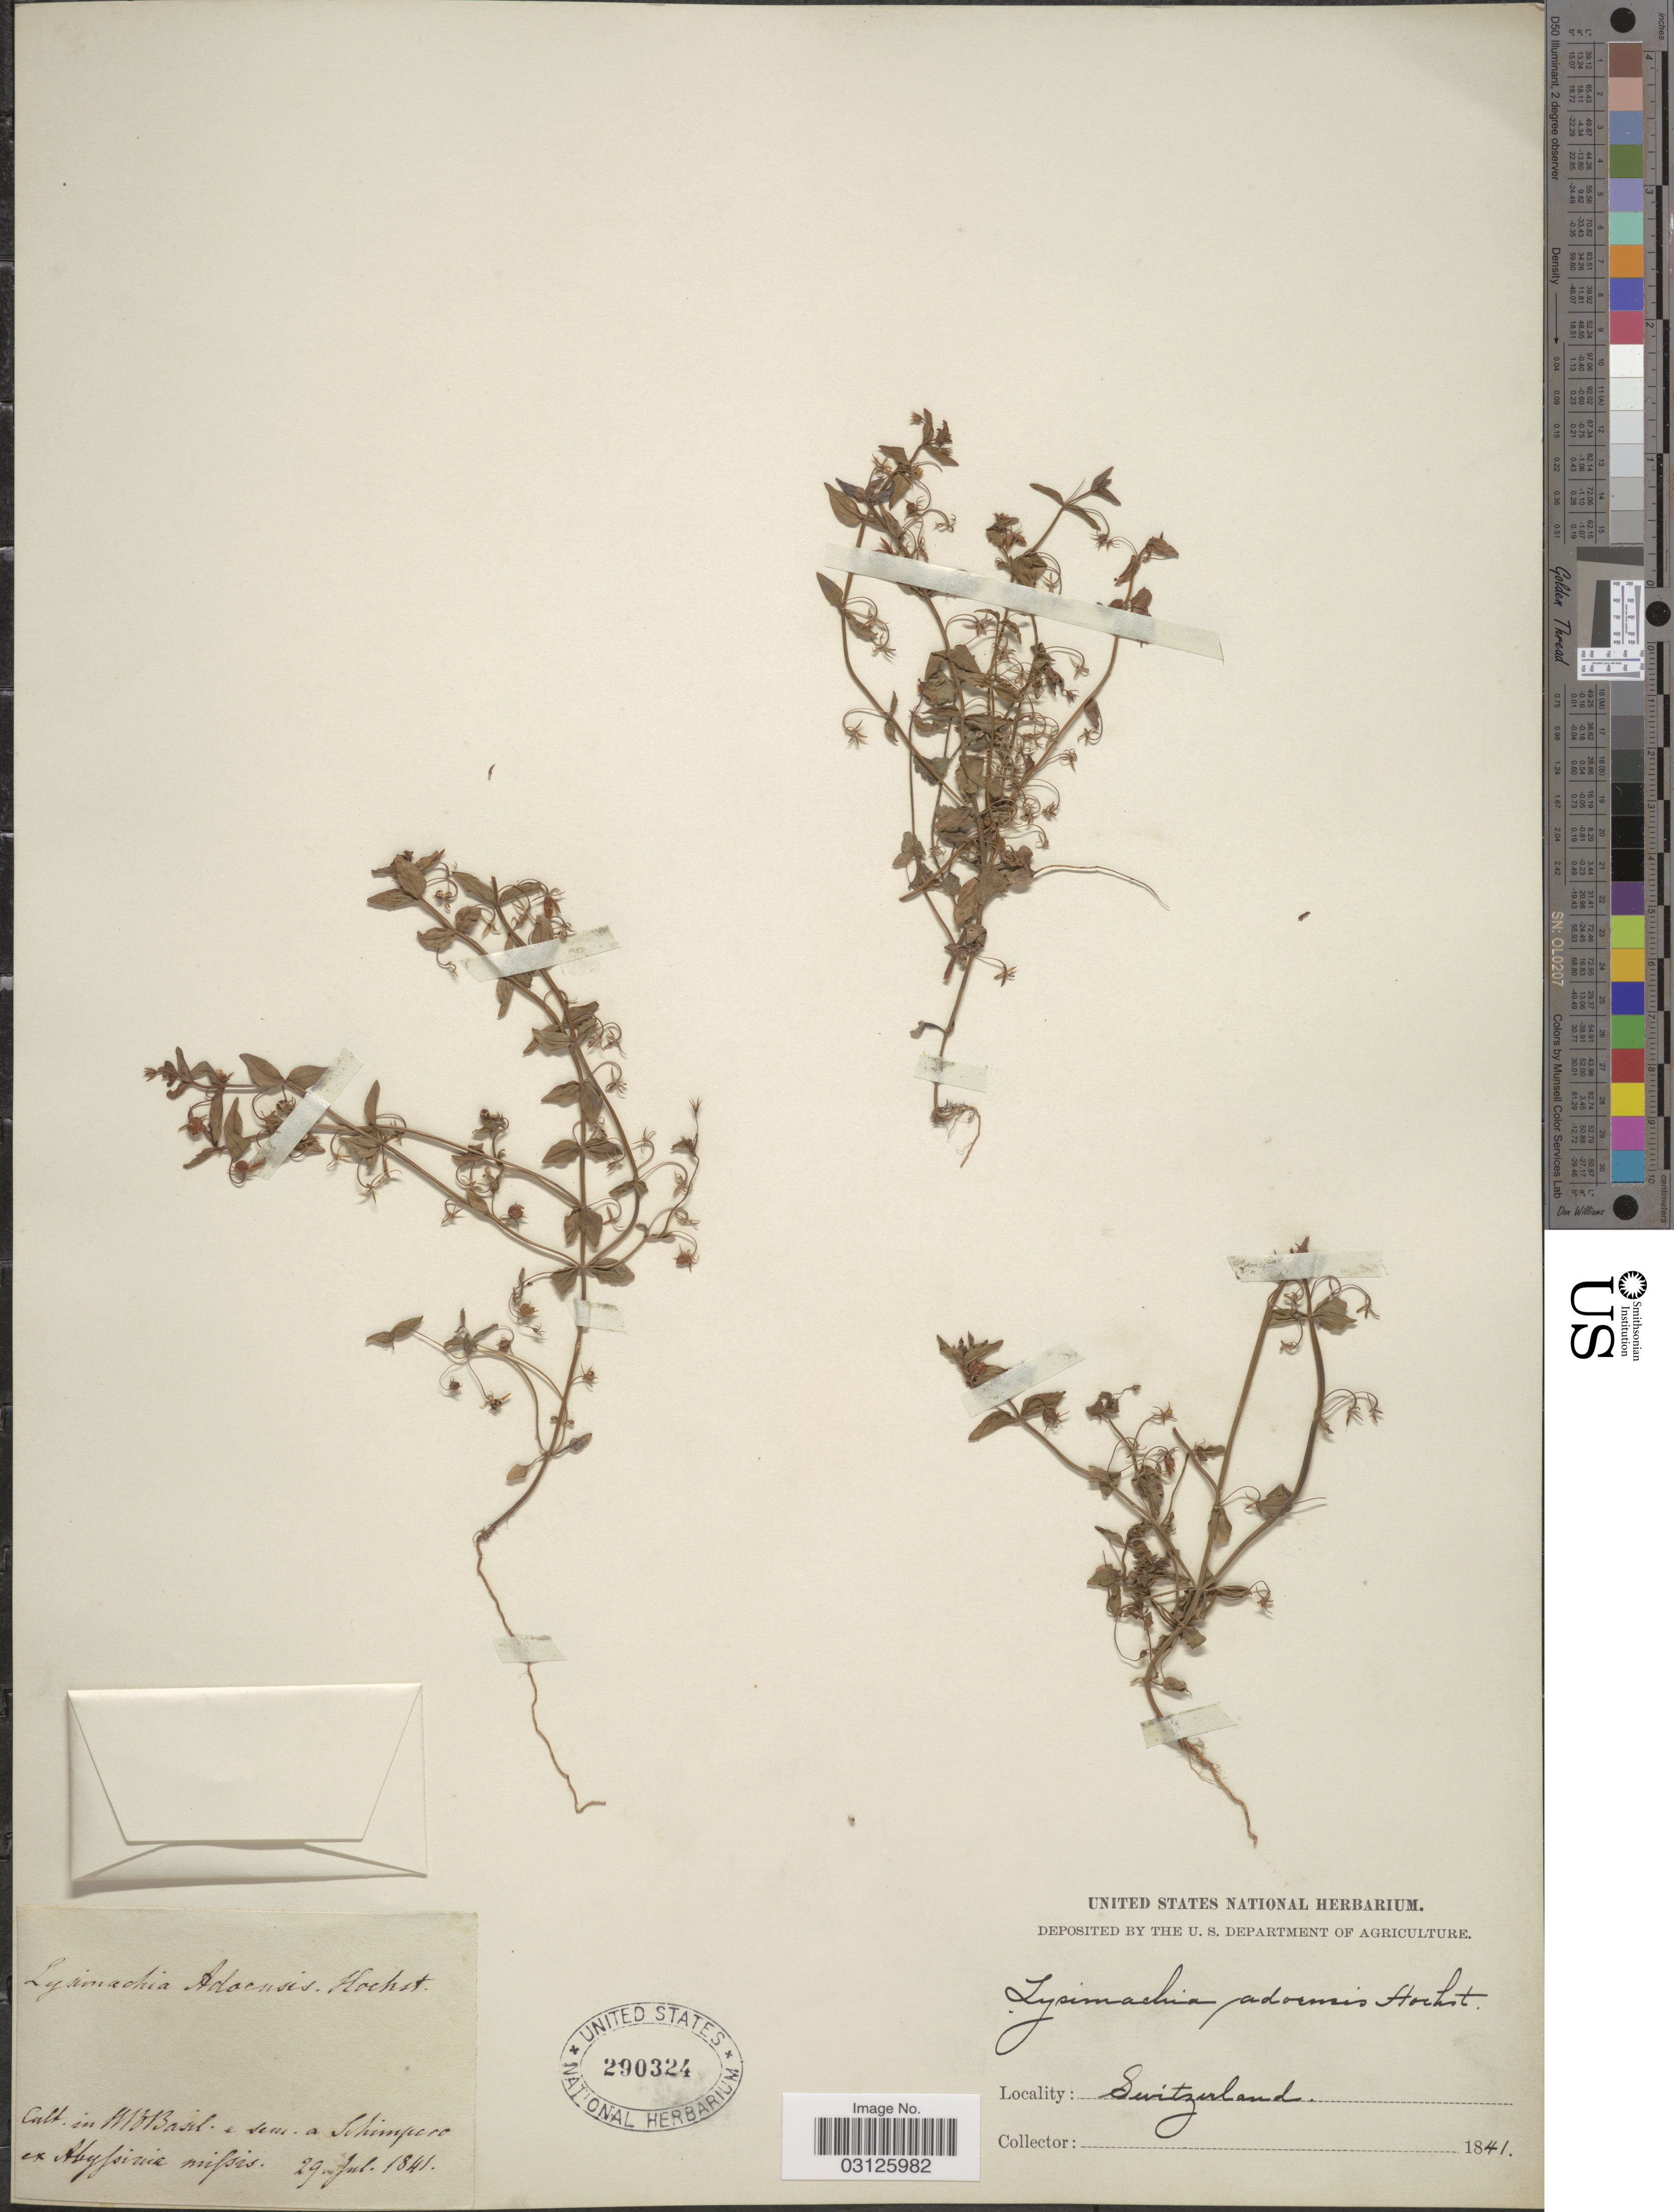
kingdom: Plantae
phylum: Tracheophyta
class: Magnoliopsida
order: Ericales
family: Primulaceae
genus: Lysimachia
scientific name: Lysimachia adoensis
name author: (Kunze) Klatt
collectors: ex herb. United States National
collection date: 1841-07-29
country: Switzerland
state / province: Basel-Stadt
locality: Cult. in HB Basil. e. sem. a. Schimpero ex Abyssinia missis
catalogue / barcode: US 290324